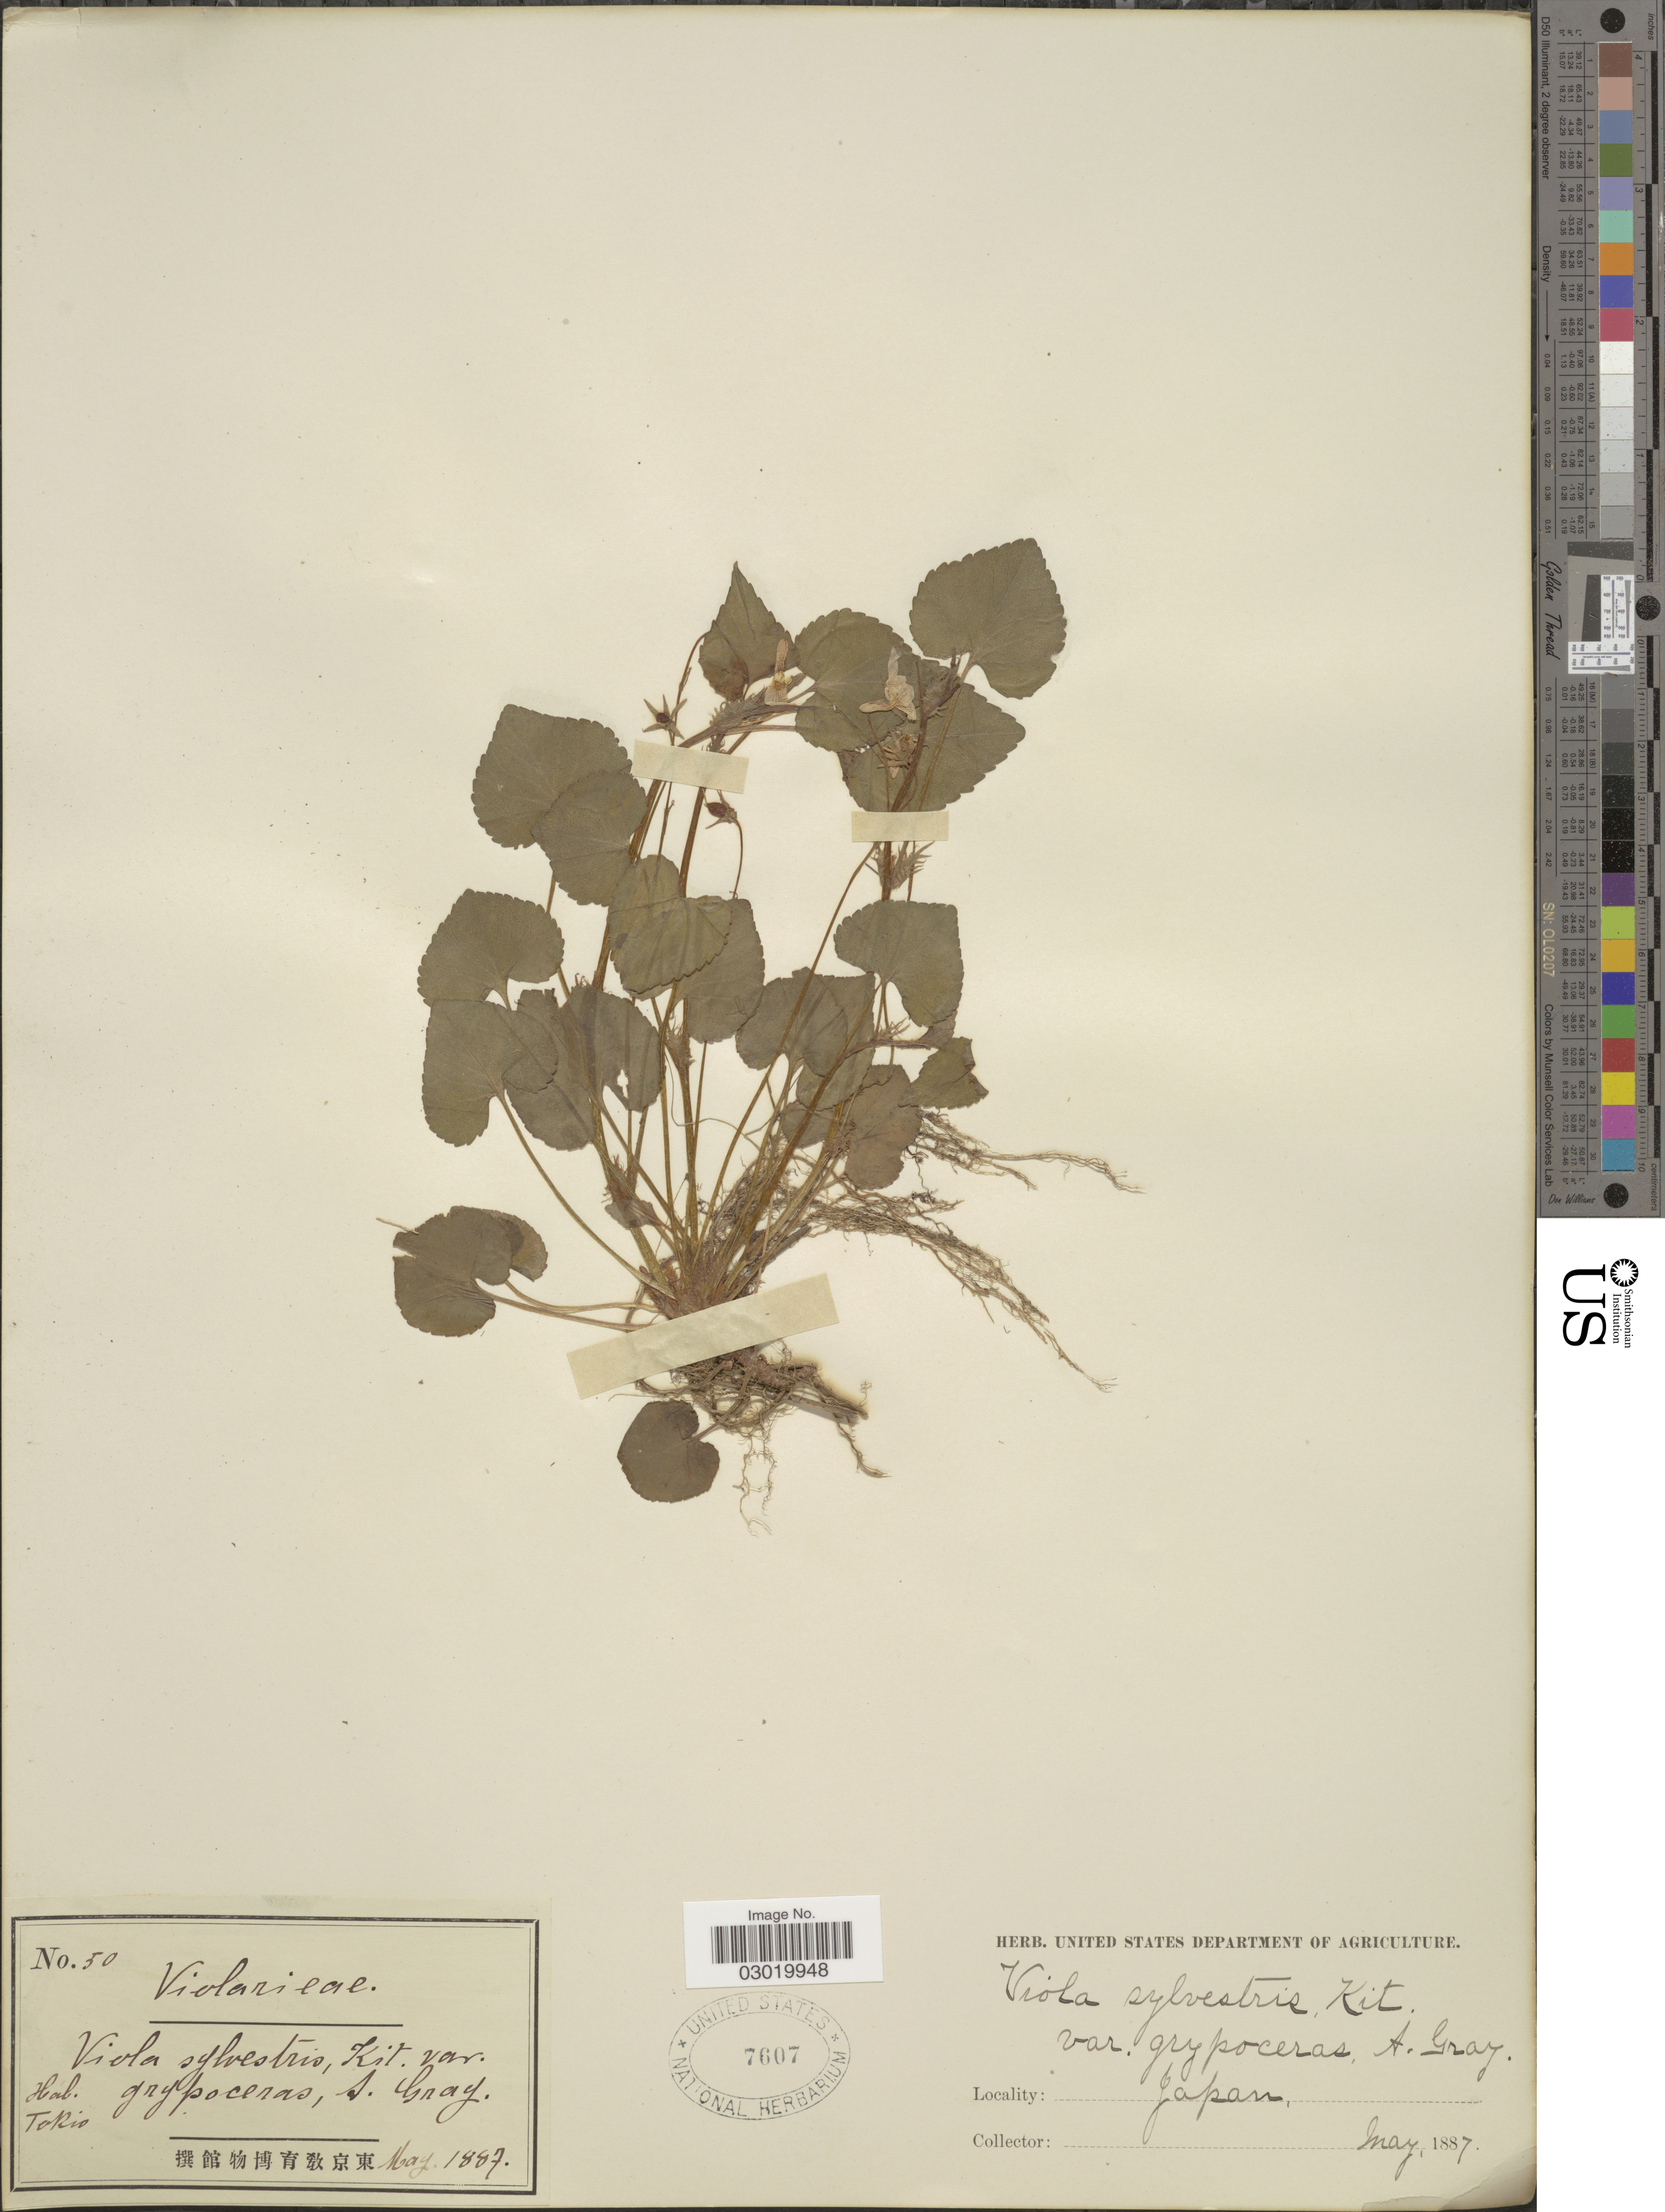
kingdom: Plantae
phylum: Tracheophyta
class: Magnoliopsida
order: Malpighiales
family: Violaceae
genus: Viola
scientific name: Viola grypoceras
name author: A. Gray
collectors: ex herb. U. S. Department of Agriculture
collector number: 50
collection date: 1887-05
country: Japan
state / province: Tokyo, Federal City of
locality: Tokio.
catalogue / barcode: US 7607